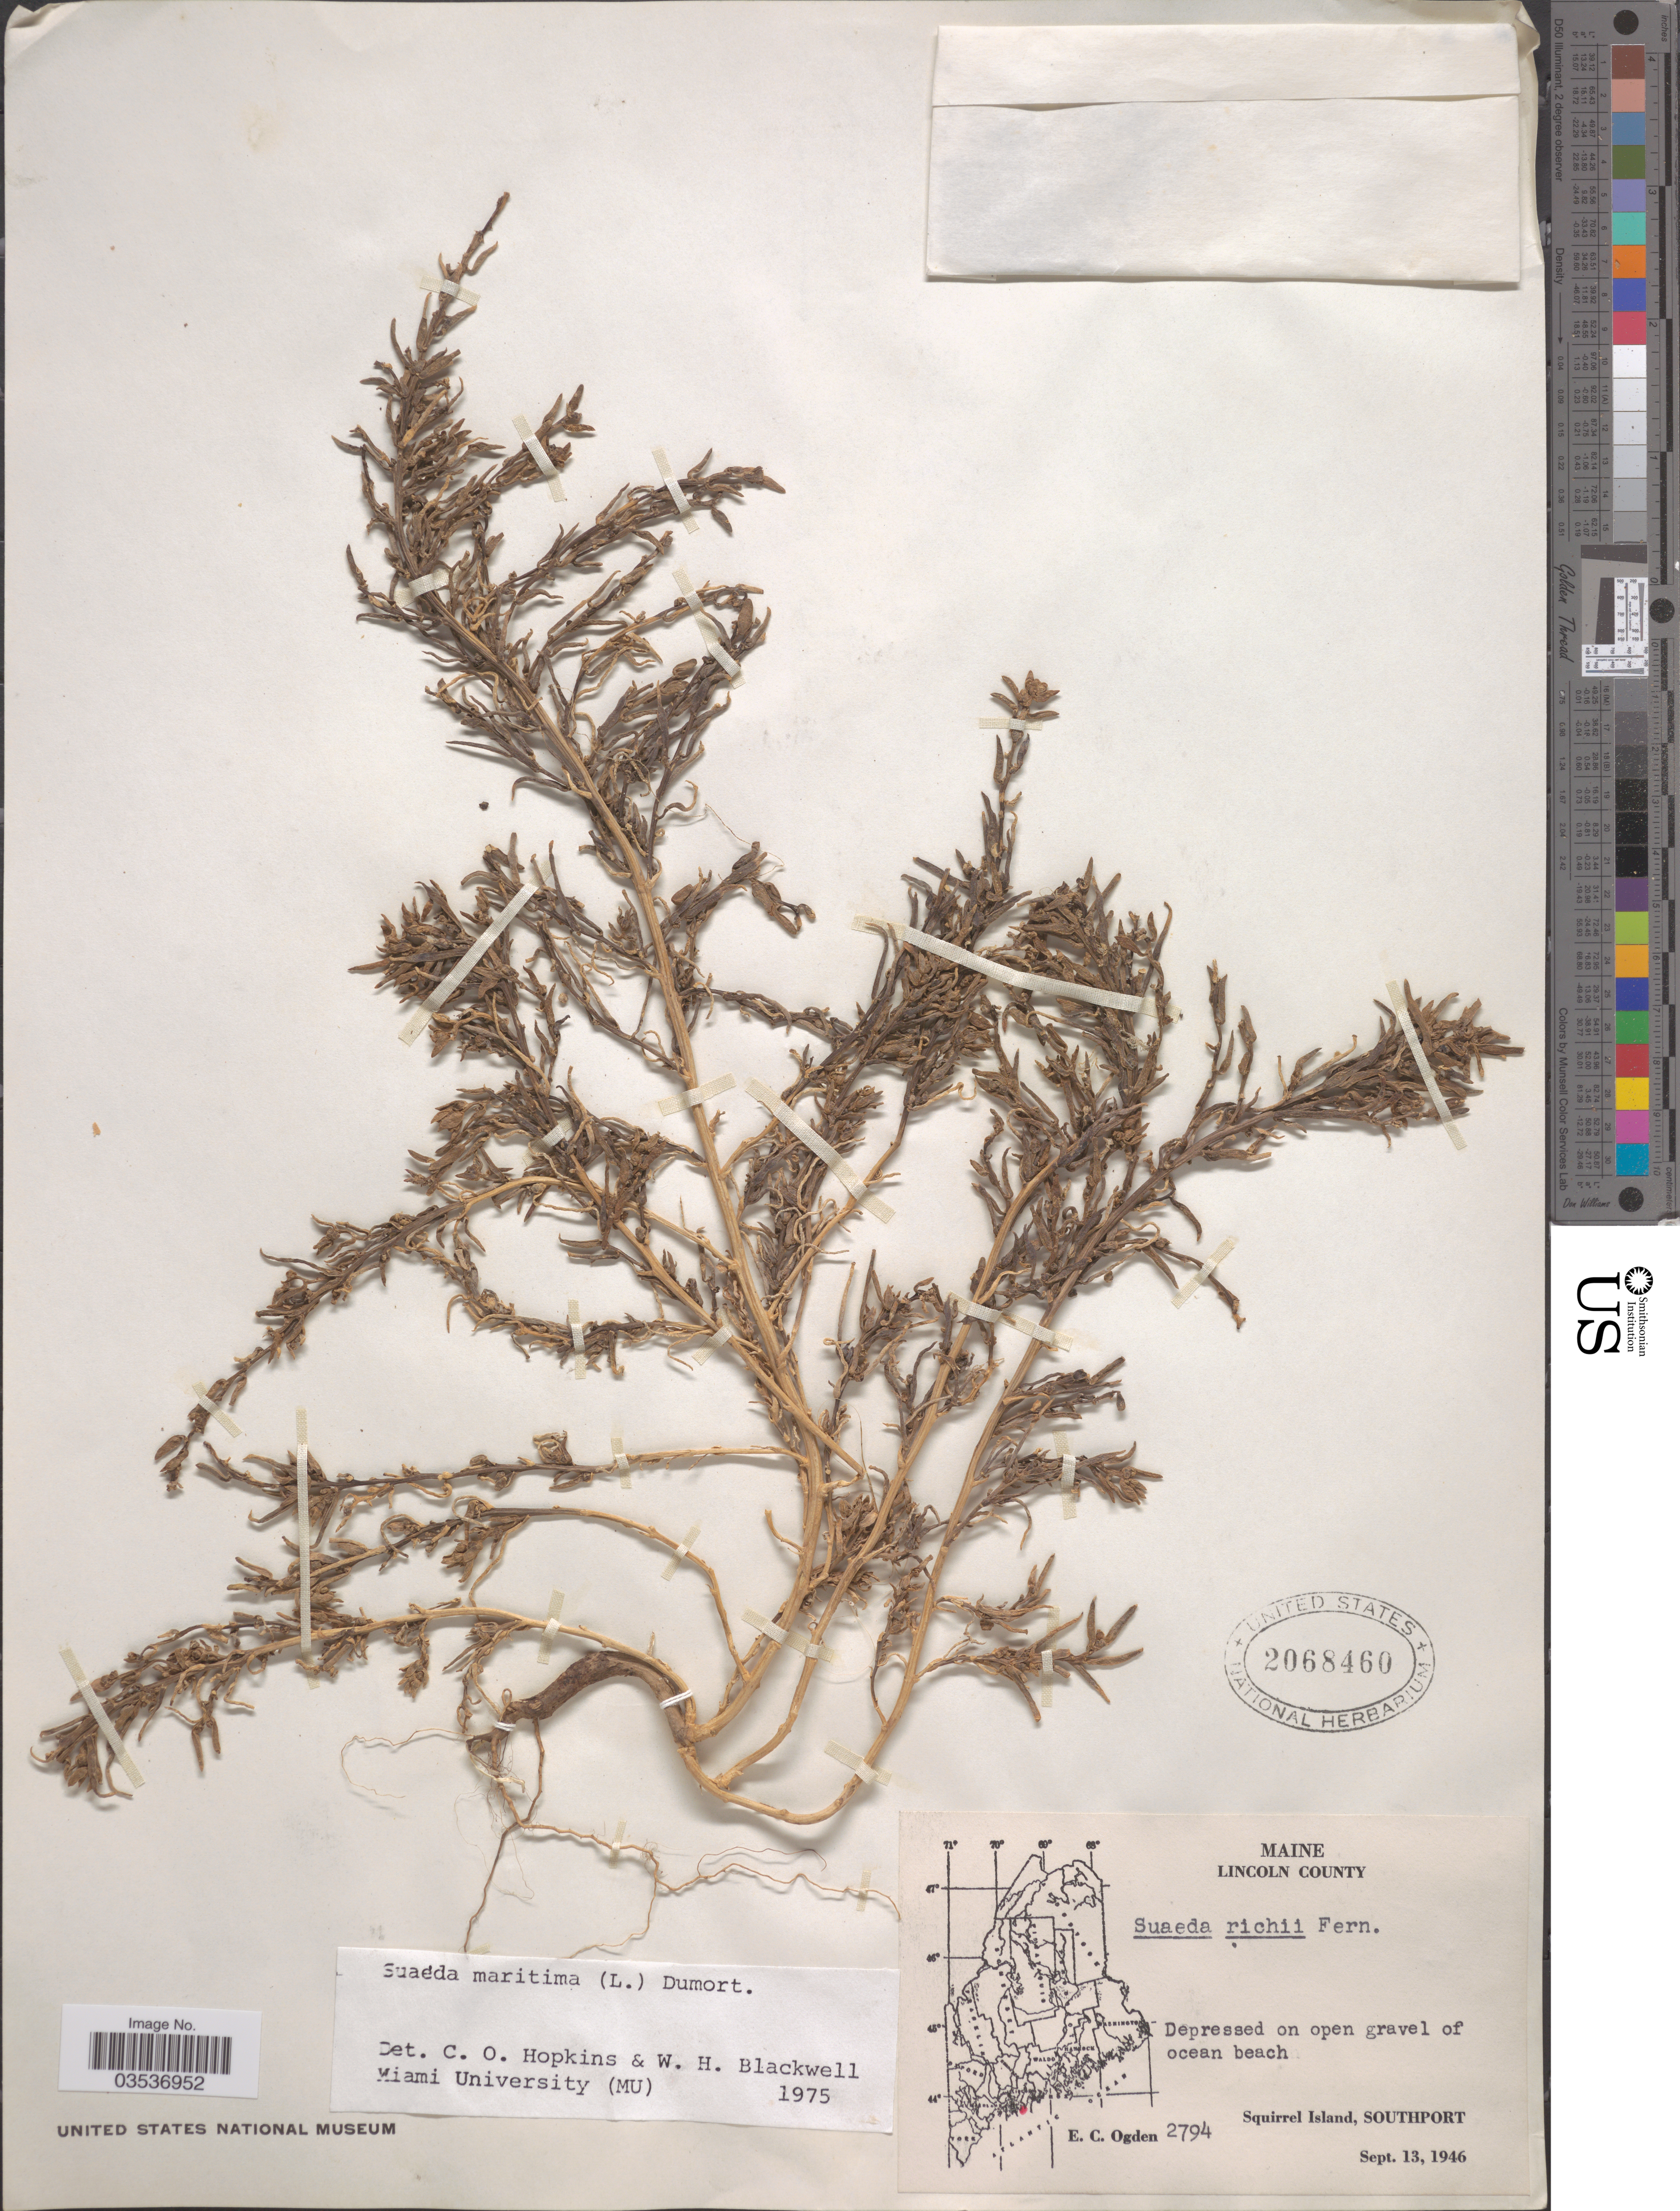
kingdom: Plantae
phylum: Tracheophyta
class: Magnoliopsida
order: Caryophyllales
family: Amaranthaceae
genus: Suaeda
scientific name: Suaeda maritima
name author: (L.) Dumort.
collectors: E. Ogden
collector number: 2794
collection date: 1946-09-13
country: United States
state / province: Maine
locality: Lincoln County. Squirrel Island, Southport.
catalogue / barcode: US 2068460